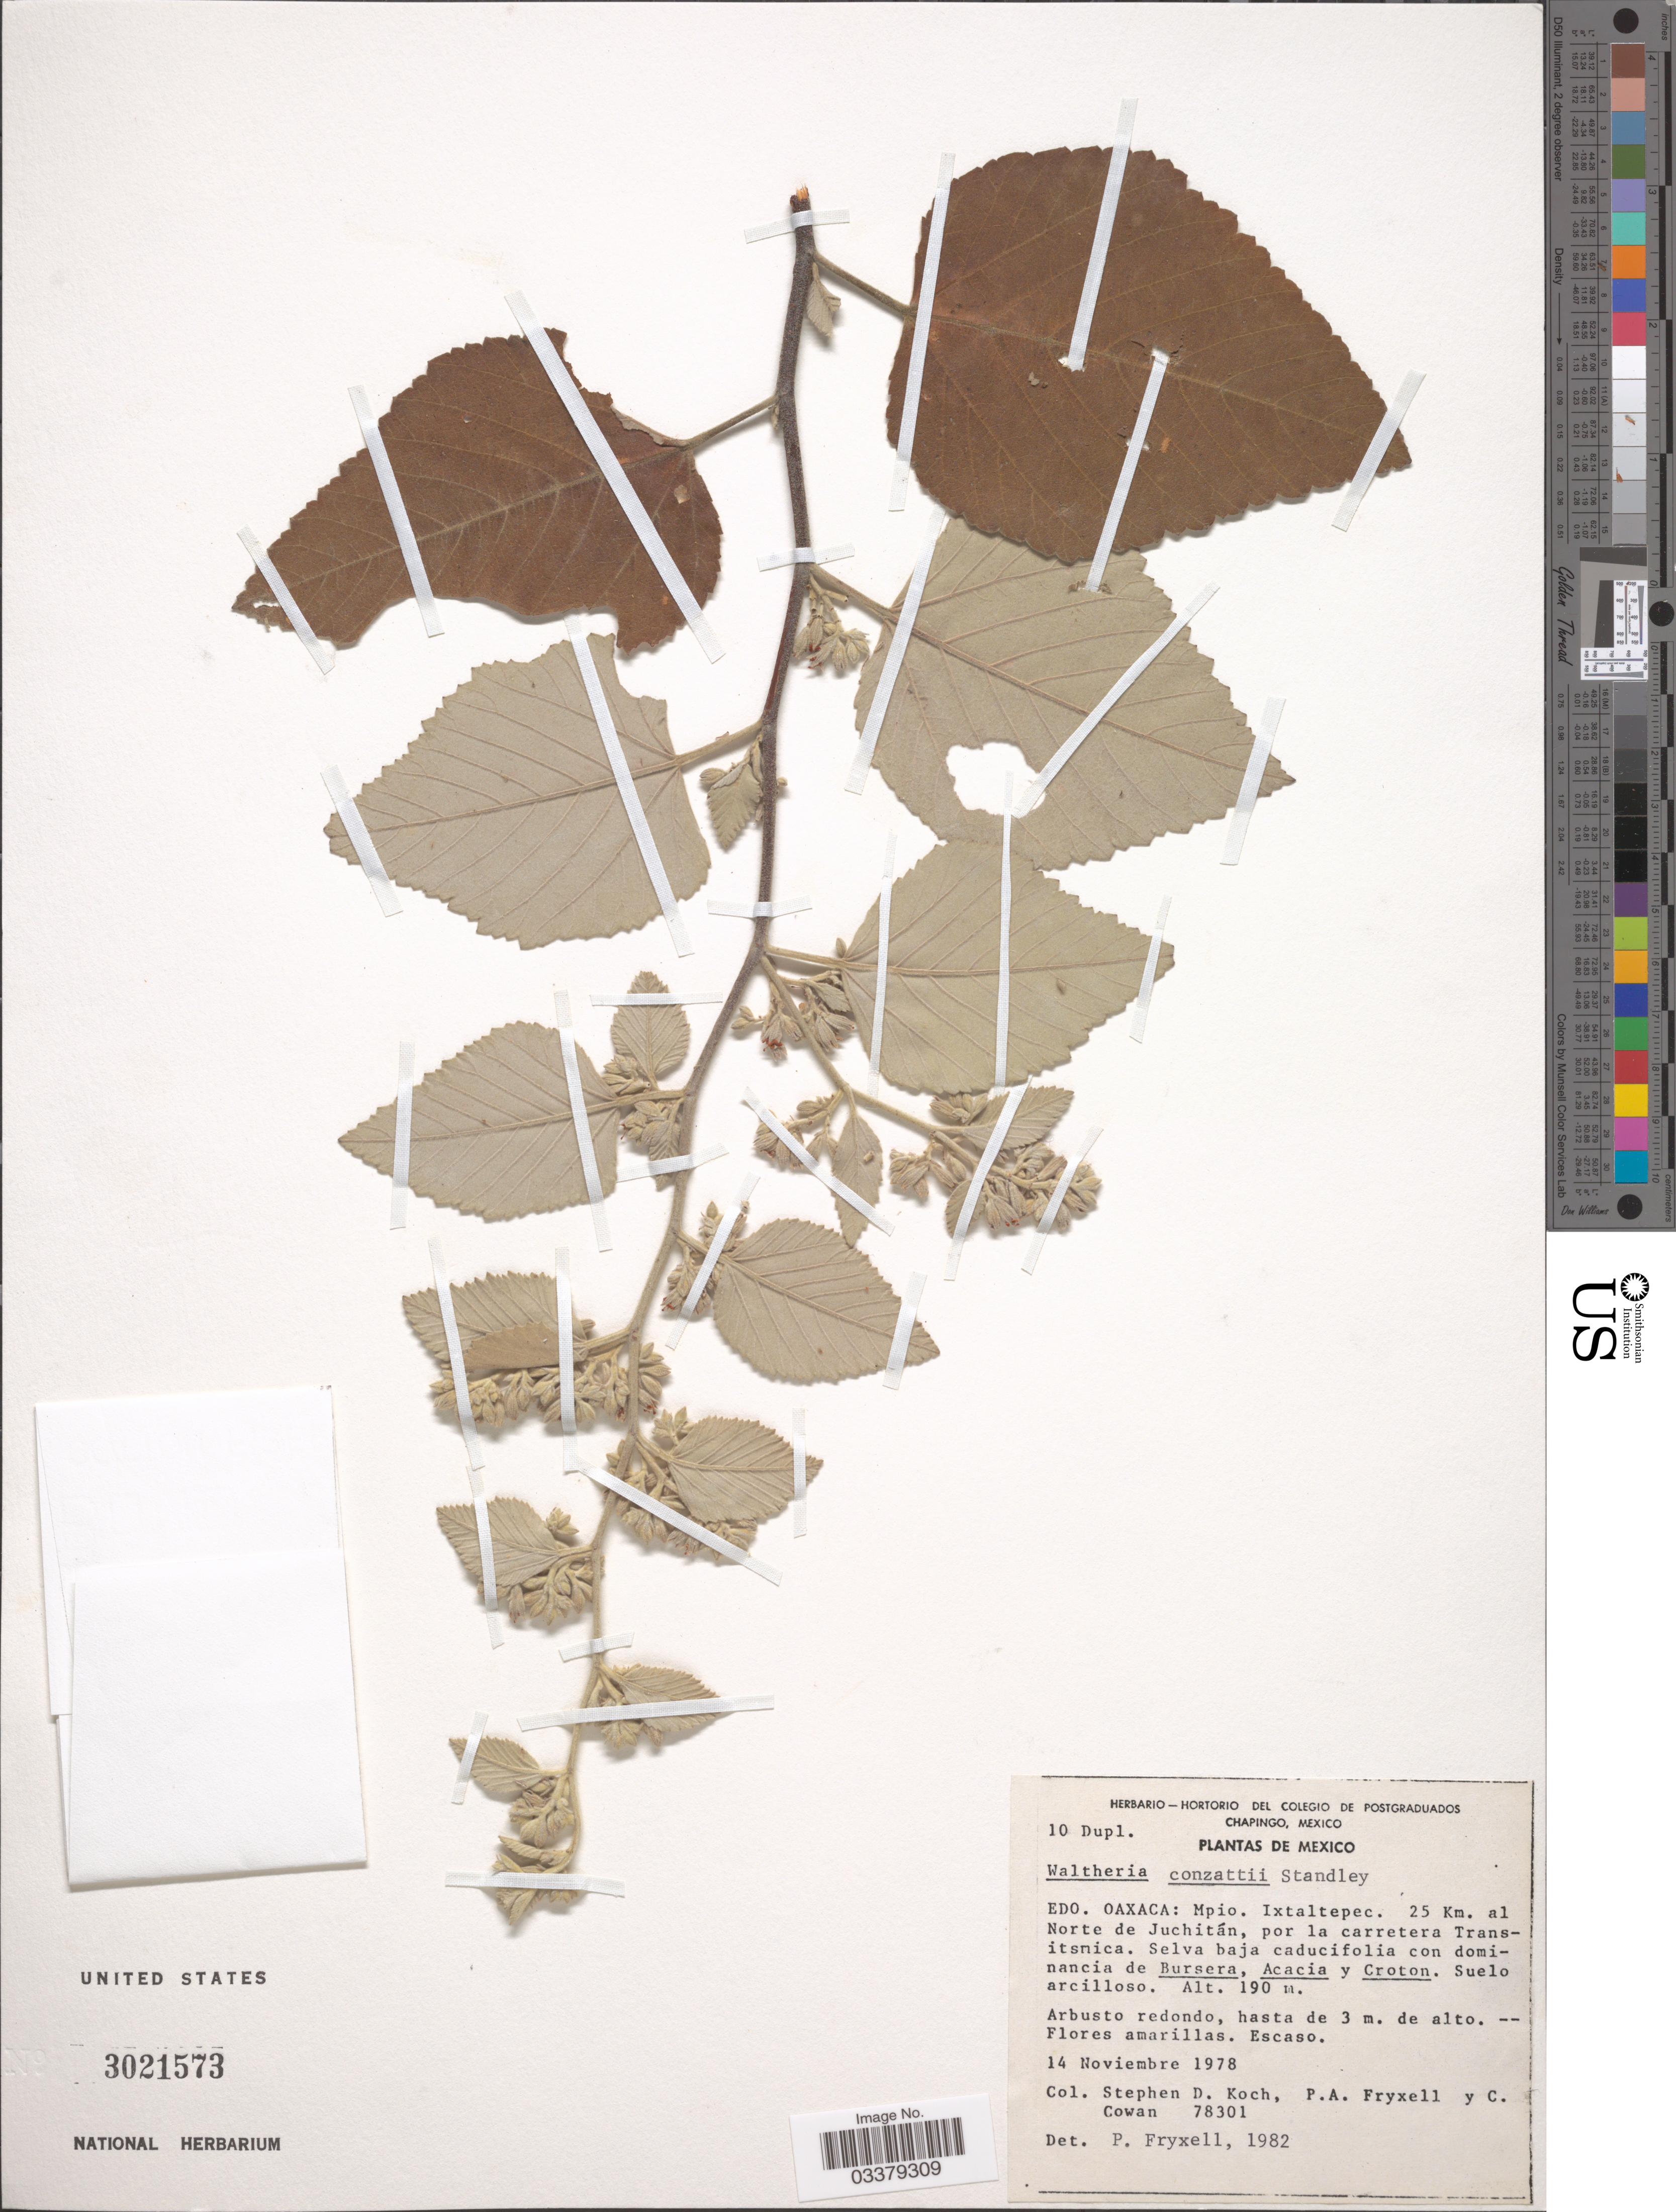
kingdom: Plantae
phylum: Tracheophyta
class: Magnoliopsida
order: Malvales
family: Malvaceae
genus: Waltheria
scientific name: Waltheria conzattii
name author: Standl.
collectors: S. D. Koch, P. A. Fryxell & C. Cowan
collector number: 78301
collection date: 1978-11-14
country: Mexico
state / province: Oaxaca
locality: Mpio. Ixtaltepec. 25 Km. al Norte de Juchitán, por la carretera Transitsmica.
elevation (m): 190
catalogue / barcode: US 3021573